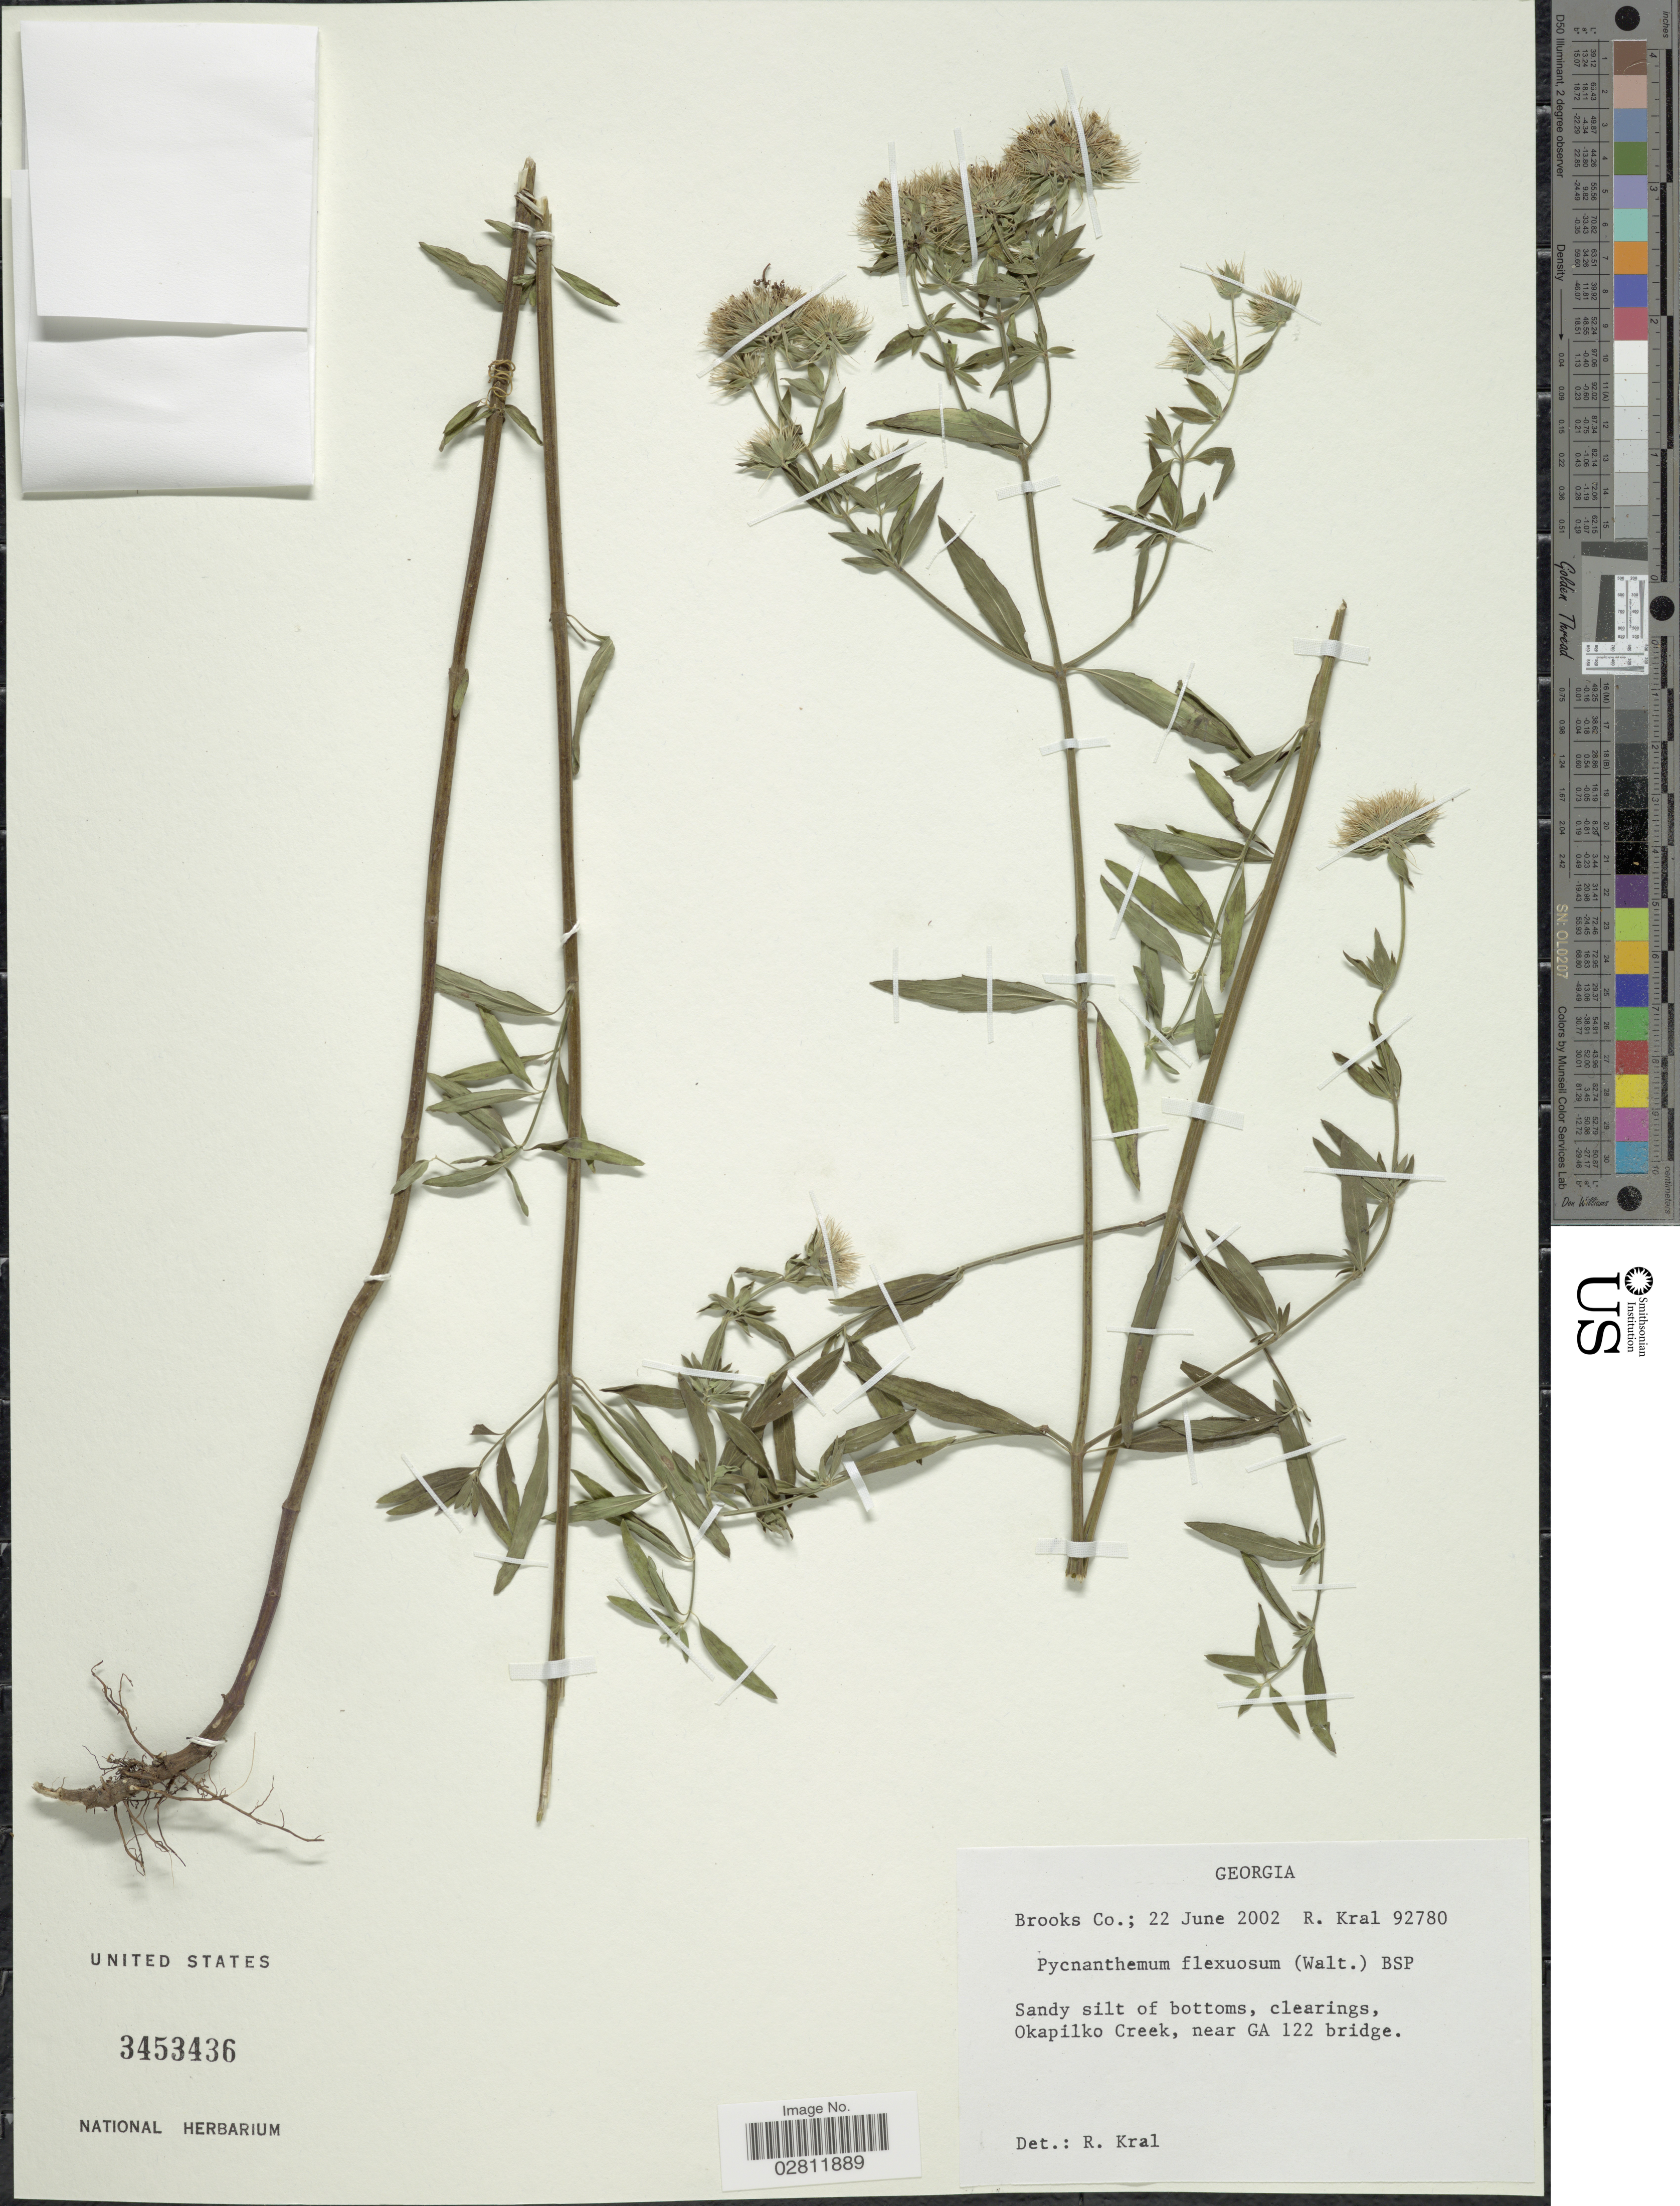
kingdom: Plantae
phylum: Tracheophyta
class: Magnoliopsida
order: Lamiales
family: Lamiaceae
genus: Pycnanthemum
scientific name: Pycnanthemum flexuosum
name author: (Walter) Britton, Stearns & Poggenb.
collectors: R. Kral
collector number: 92780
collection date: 2002-06-22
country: United States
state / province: Georgia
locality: Brooks Co. Okapilko Creek, near GA 122 bridge.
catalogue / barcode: US 3453436